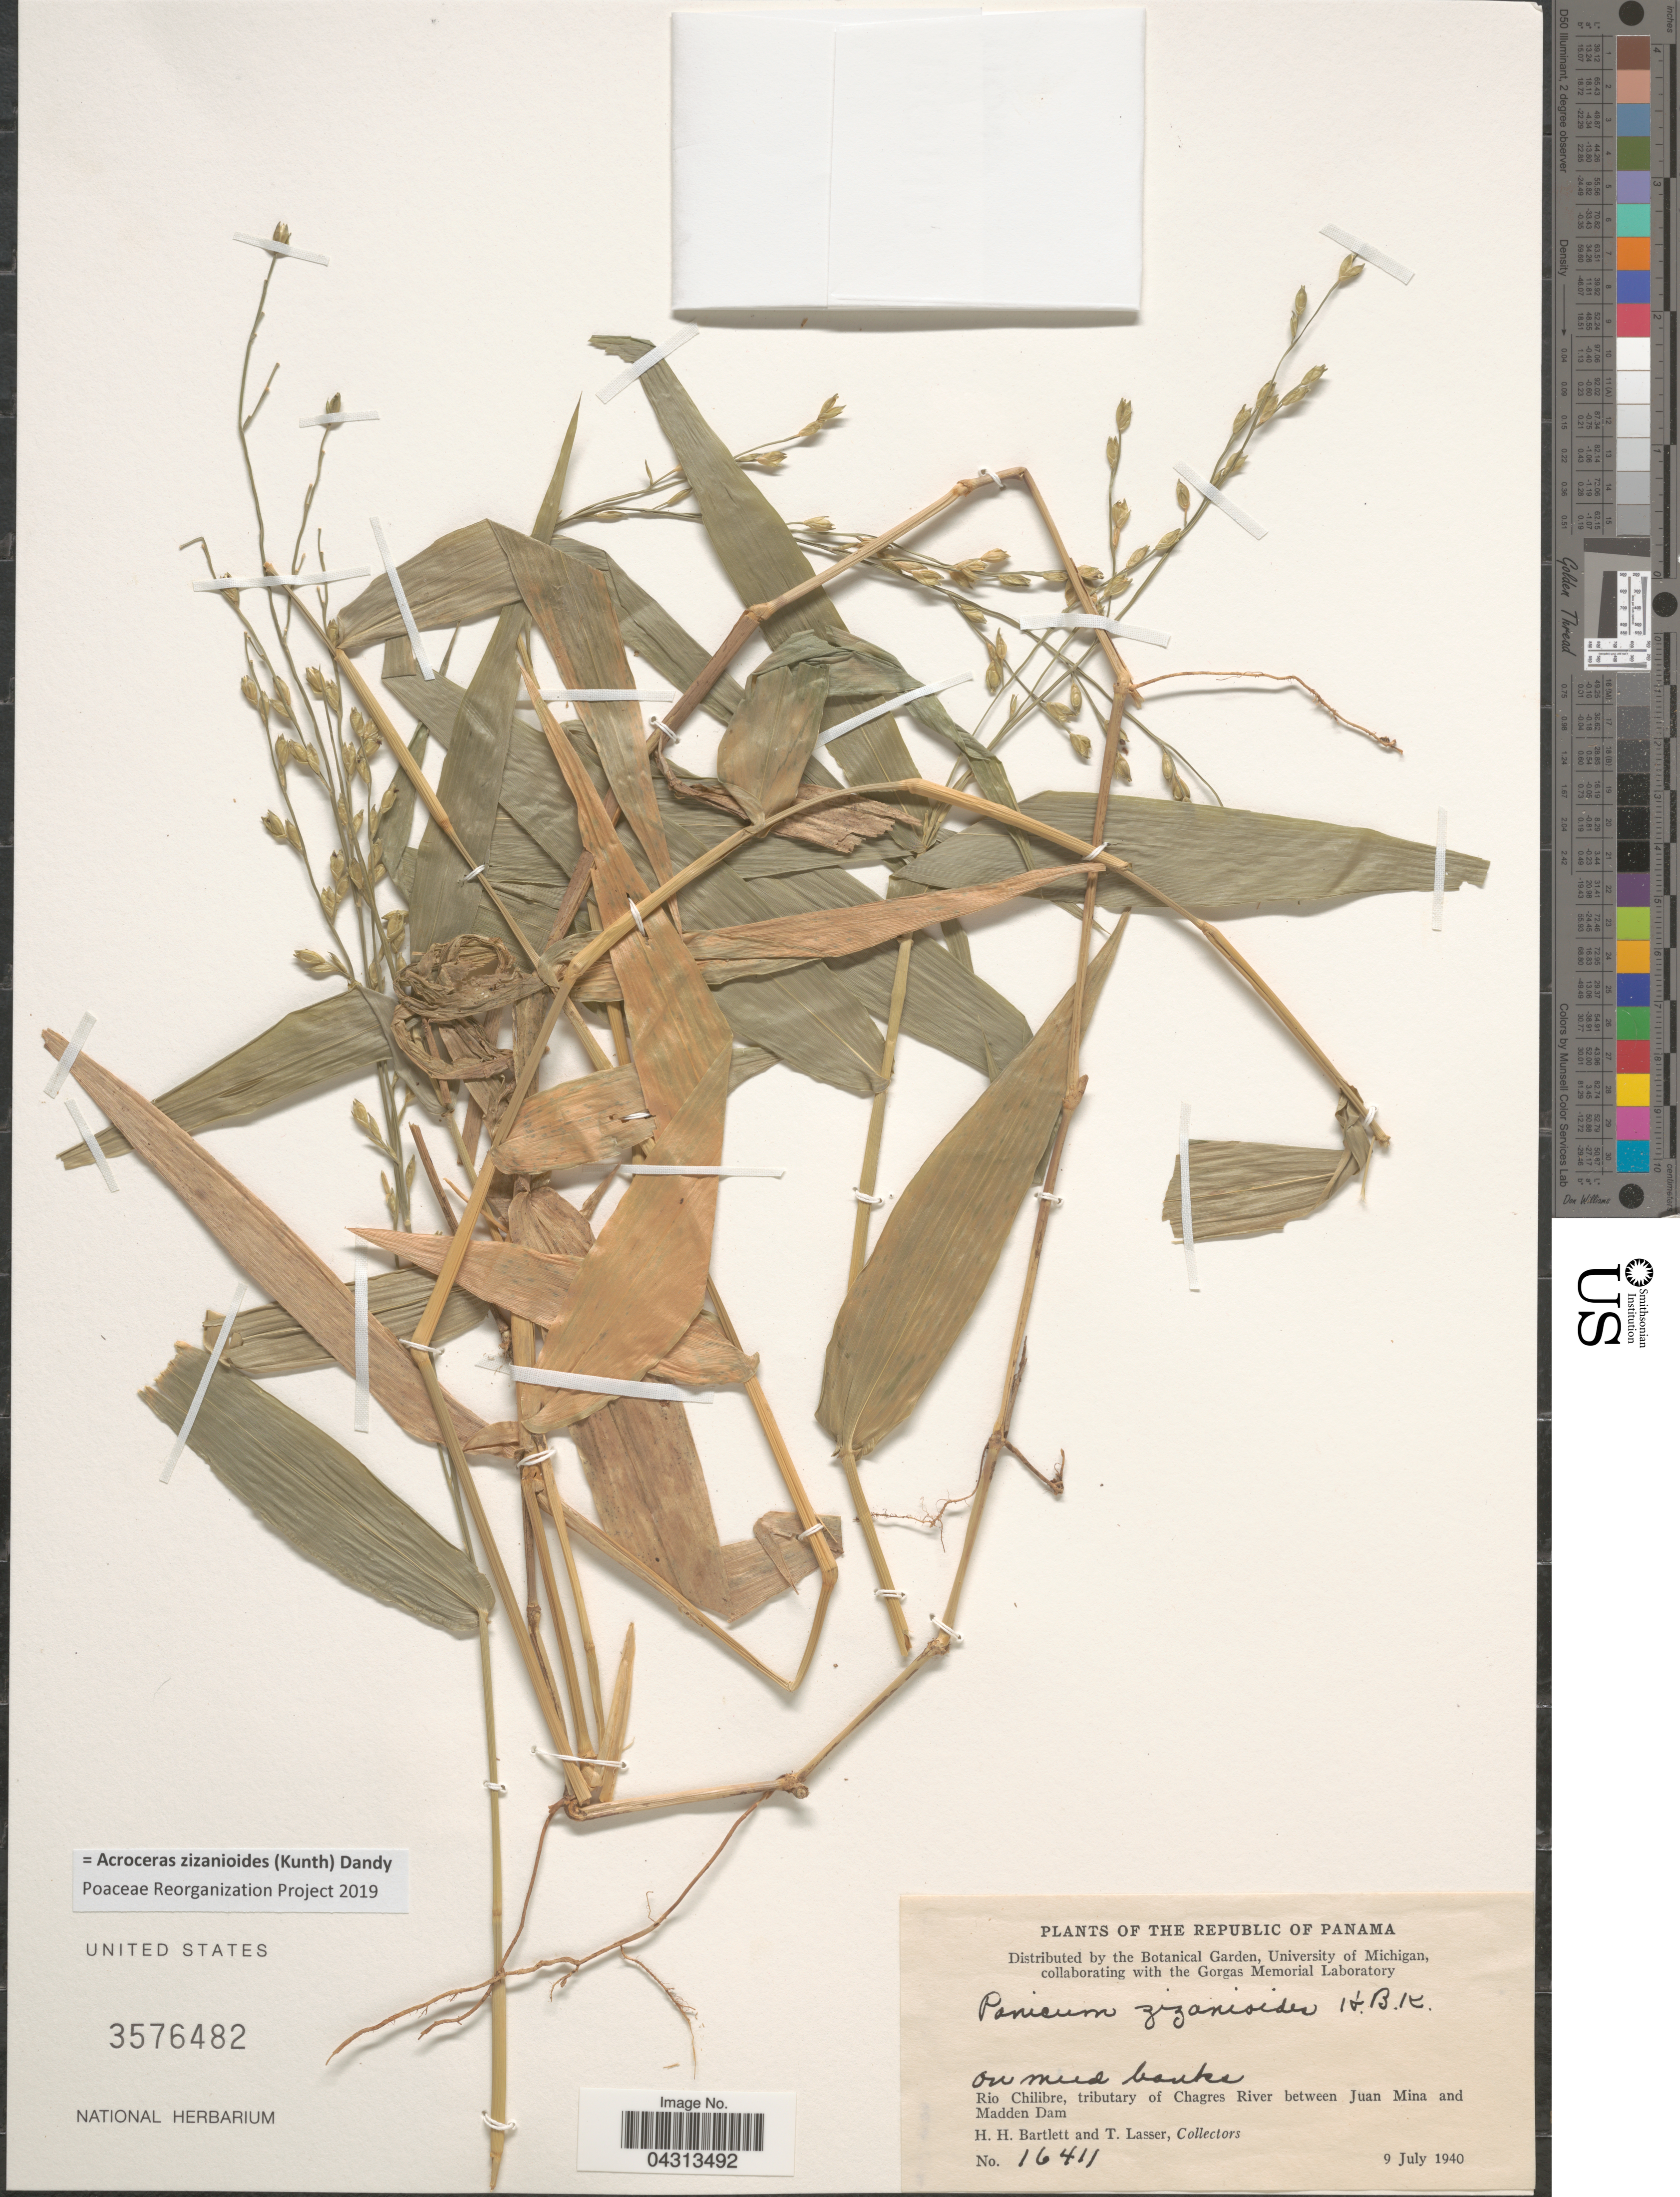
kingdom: Plantae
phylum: Tracheophyta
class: Liliopsida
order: Poales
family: Poaceae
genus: Acroceras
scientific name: Acroceras zizanioides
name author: (Kunth) Dandy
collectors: H. H. Bartlett & T. Lasser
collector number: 16411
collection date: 1940-07-09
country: Panama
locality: The Republic of Panama. On mud banks. Rio Chilibre, tributary of Chagres River between Juan Mina and Madden Dam.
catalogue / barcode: US 3576482